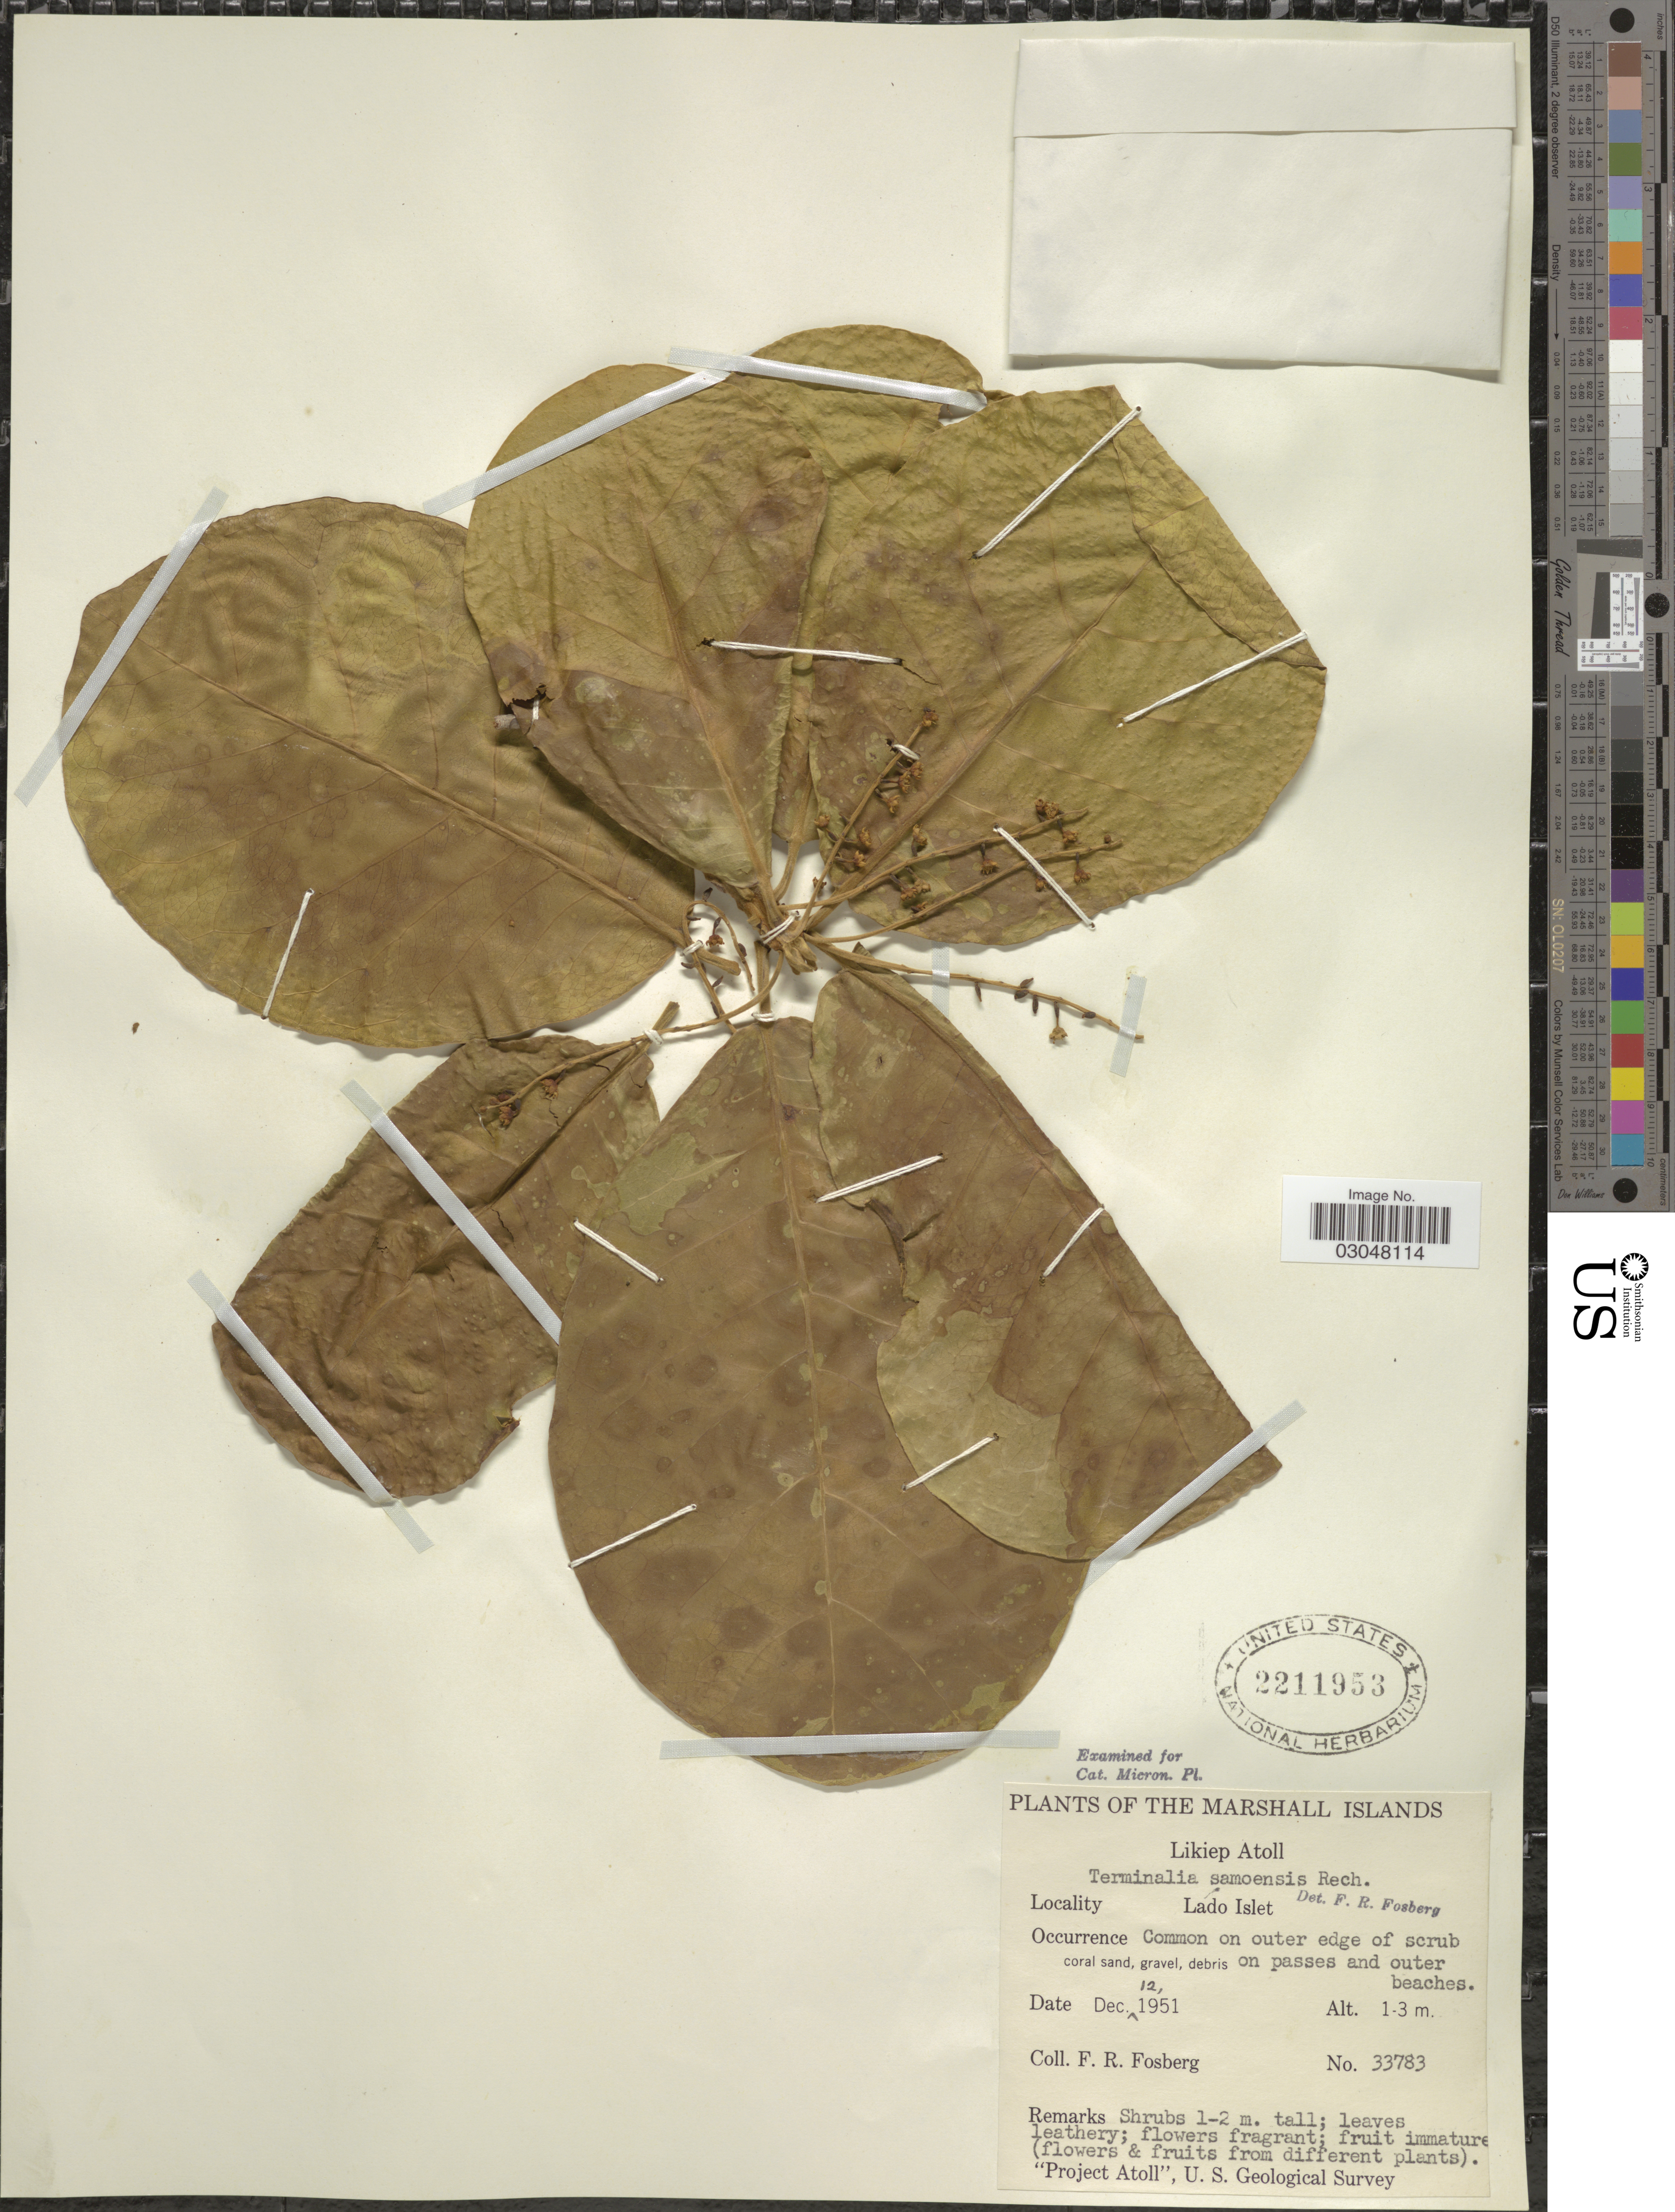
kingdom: Plantae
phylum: Tracheophyta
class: Magnoliopsida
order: Myrtales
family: Combretaceae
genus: Terminalia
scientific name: Terminalia samoensis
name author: Rech.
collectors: F. R. Fosberg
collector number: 33783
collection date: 1951-12-12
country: Marshall Islands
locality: Likiep Atoll. Lado Islet.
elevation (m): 1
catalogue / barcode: US 2211953